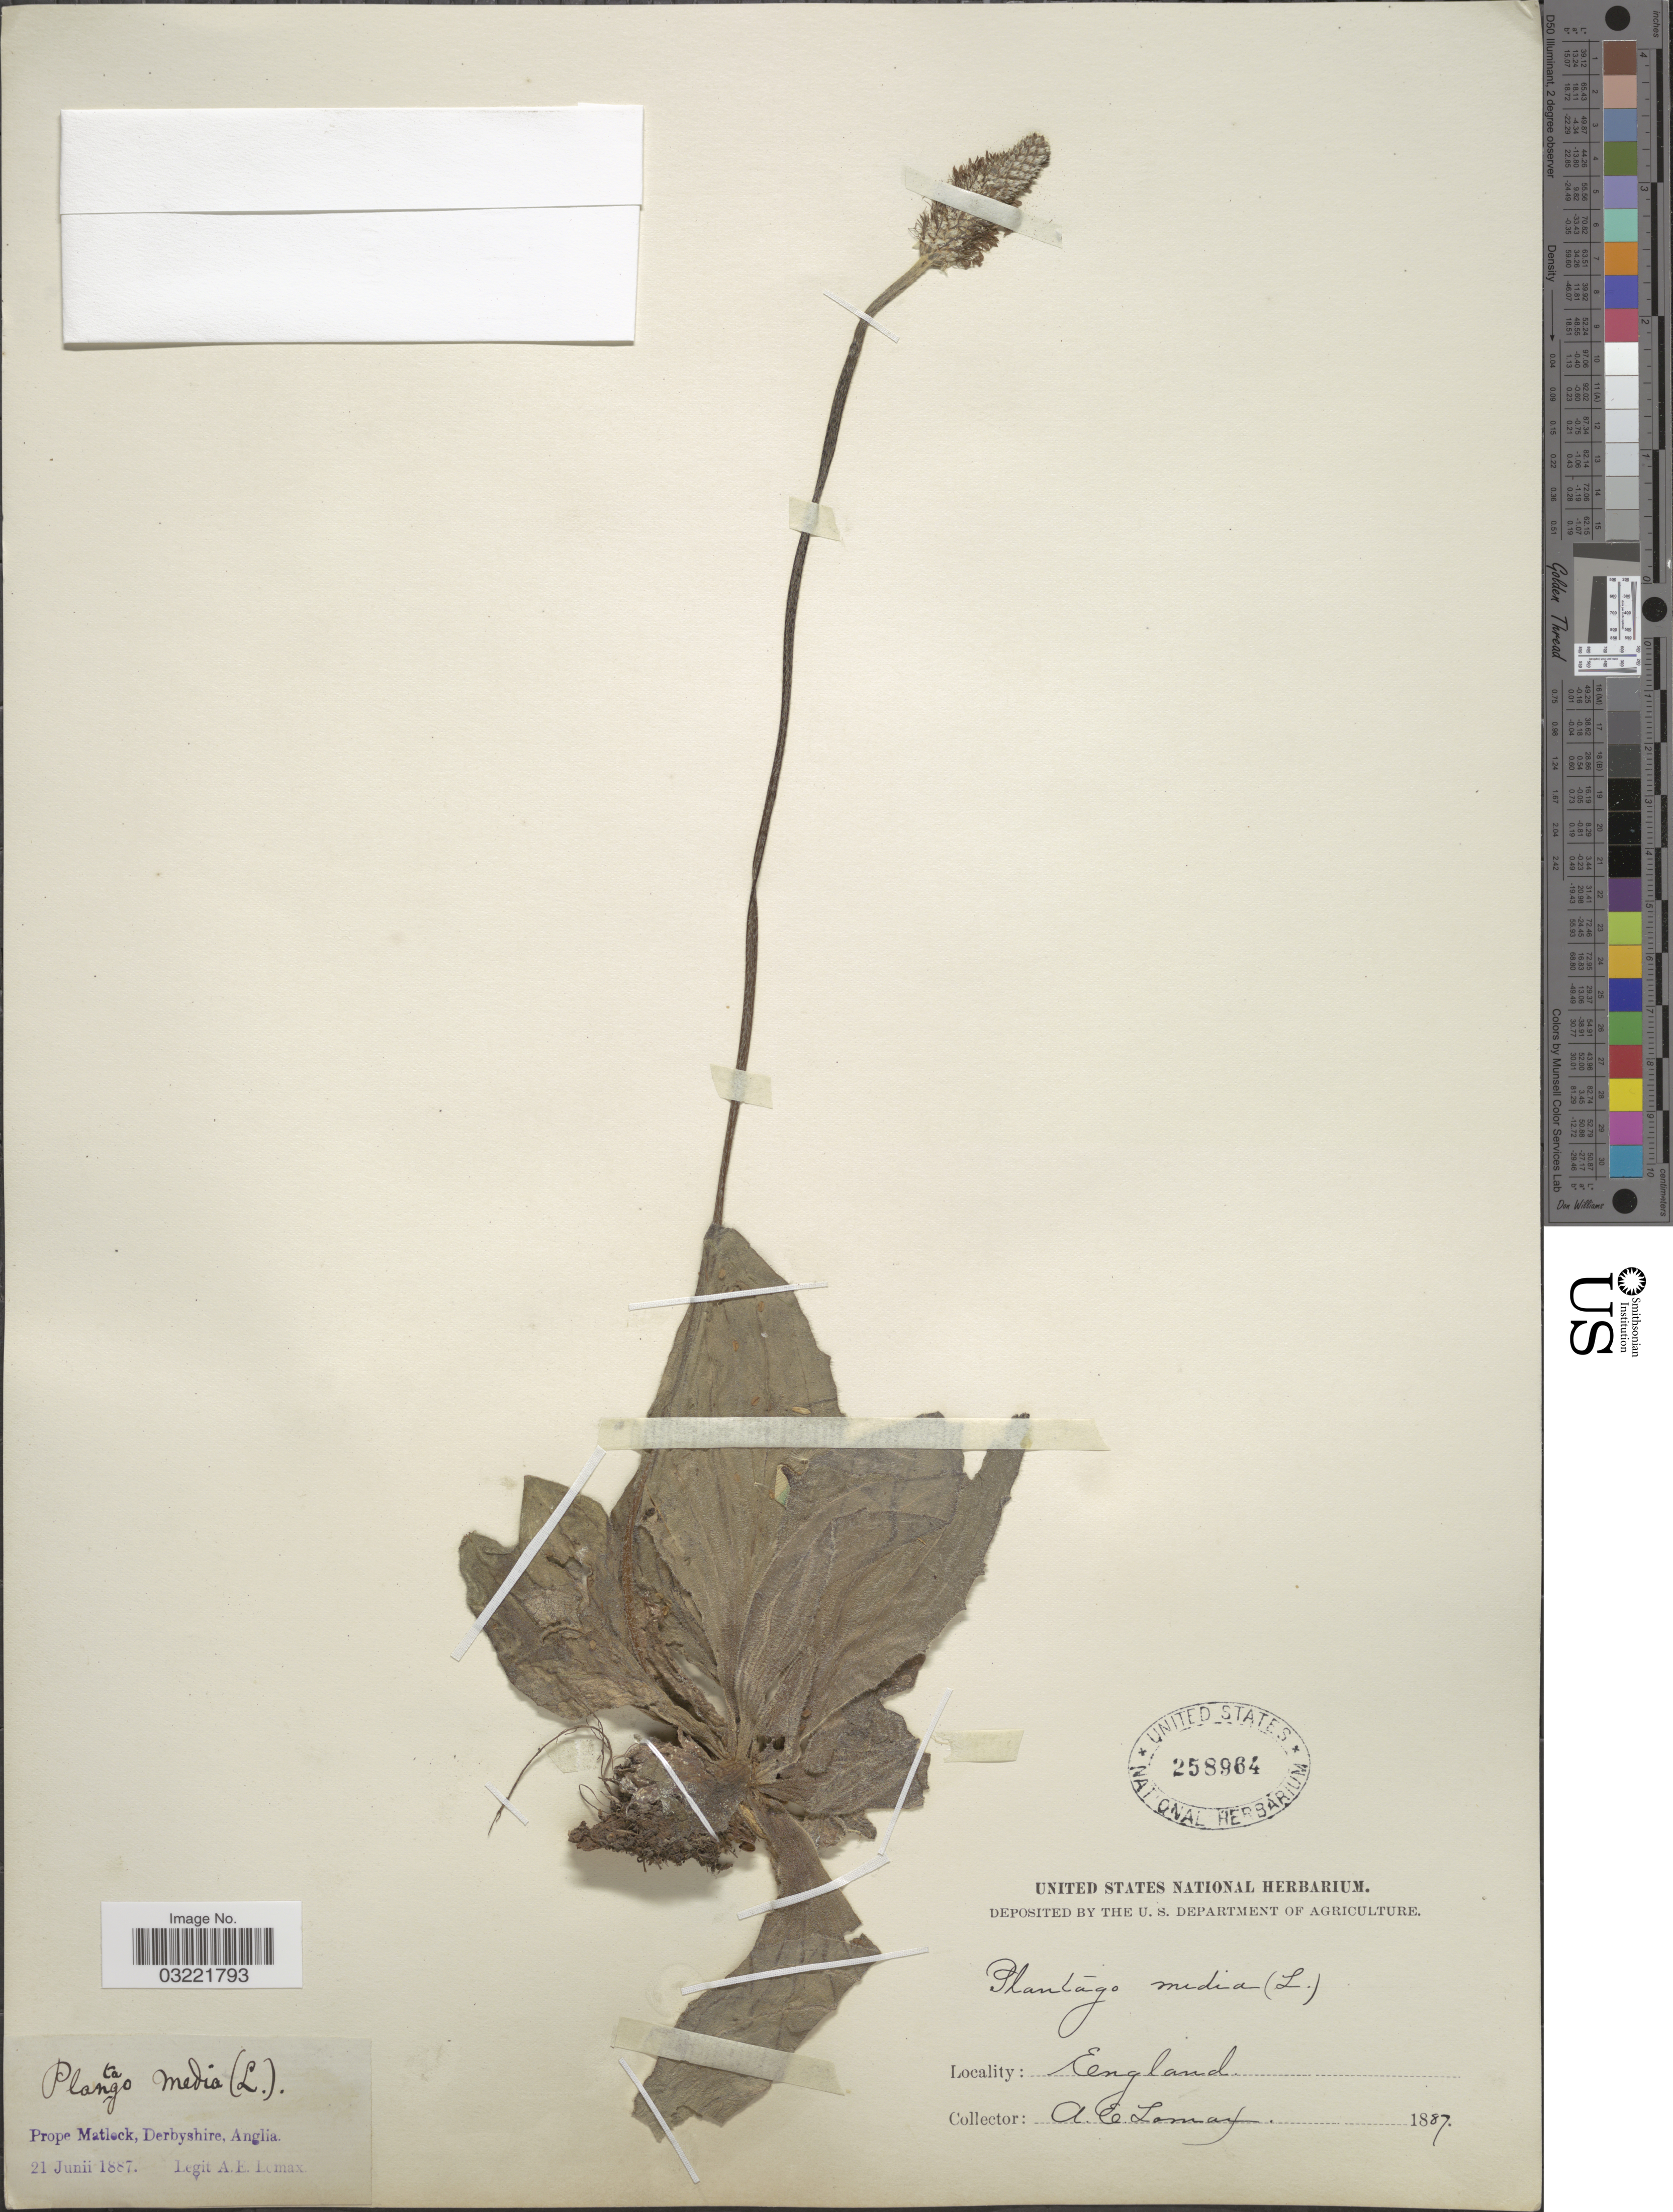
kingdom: Plantae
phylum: Tracheophyta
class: Magnoliopsida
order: Lamiales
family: Plantaginaceae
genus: Plantago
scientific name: Plantago media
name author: L.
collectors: A. Lomax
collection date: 1887-06-21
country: United Kingdom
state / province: England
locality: Prope Matlock, Derbyshire, Anglia.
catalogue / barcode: US 258964